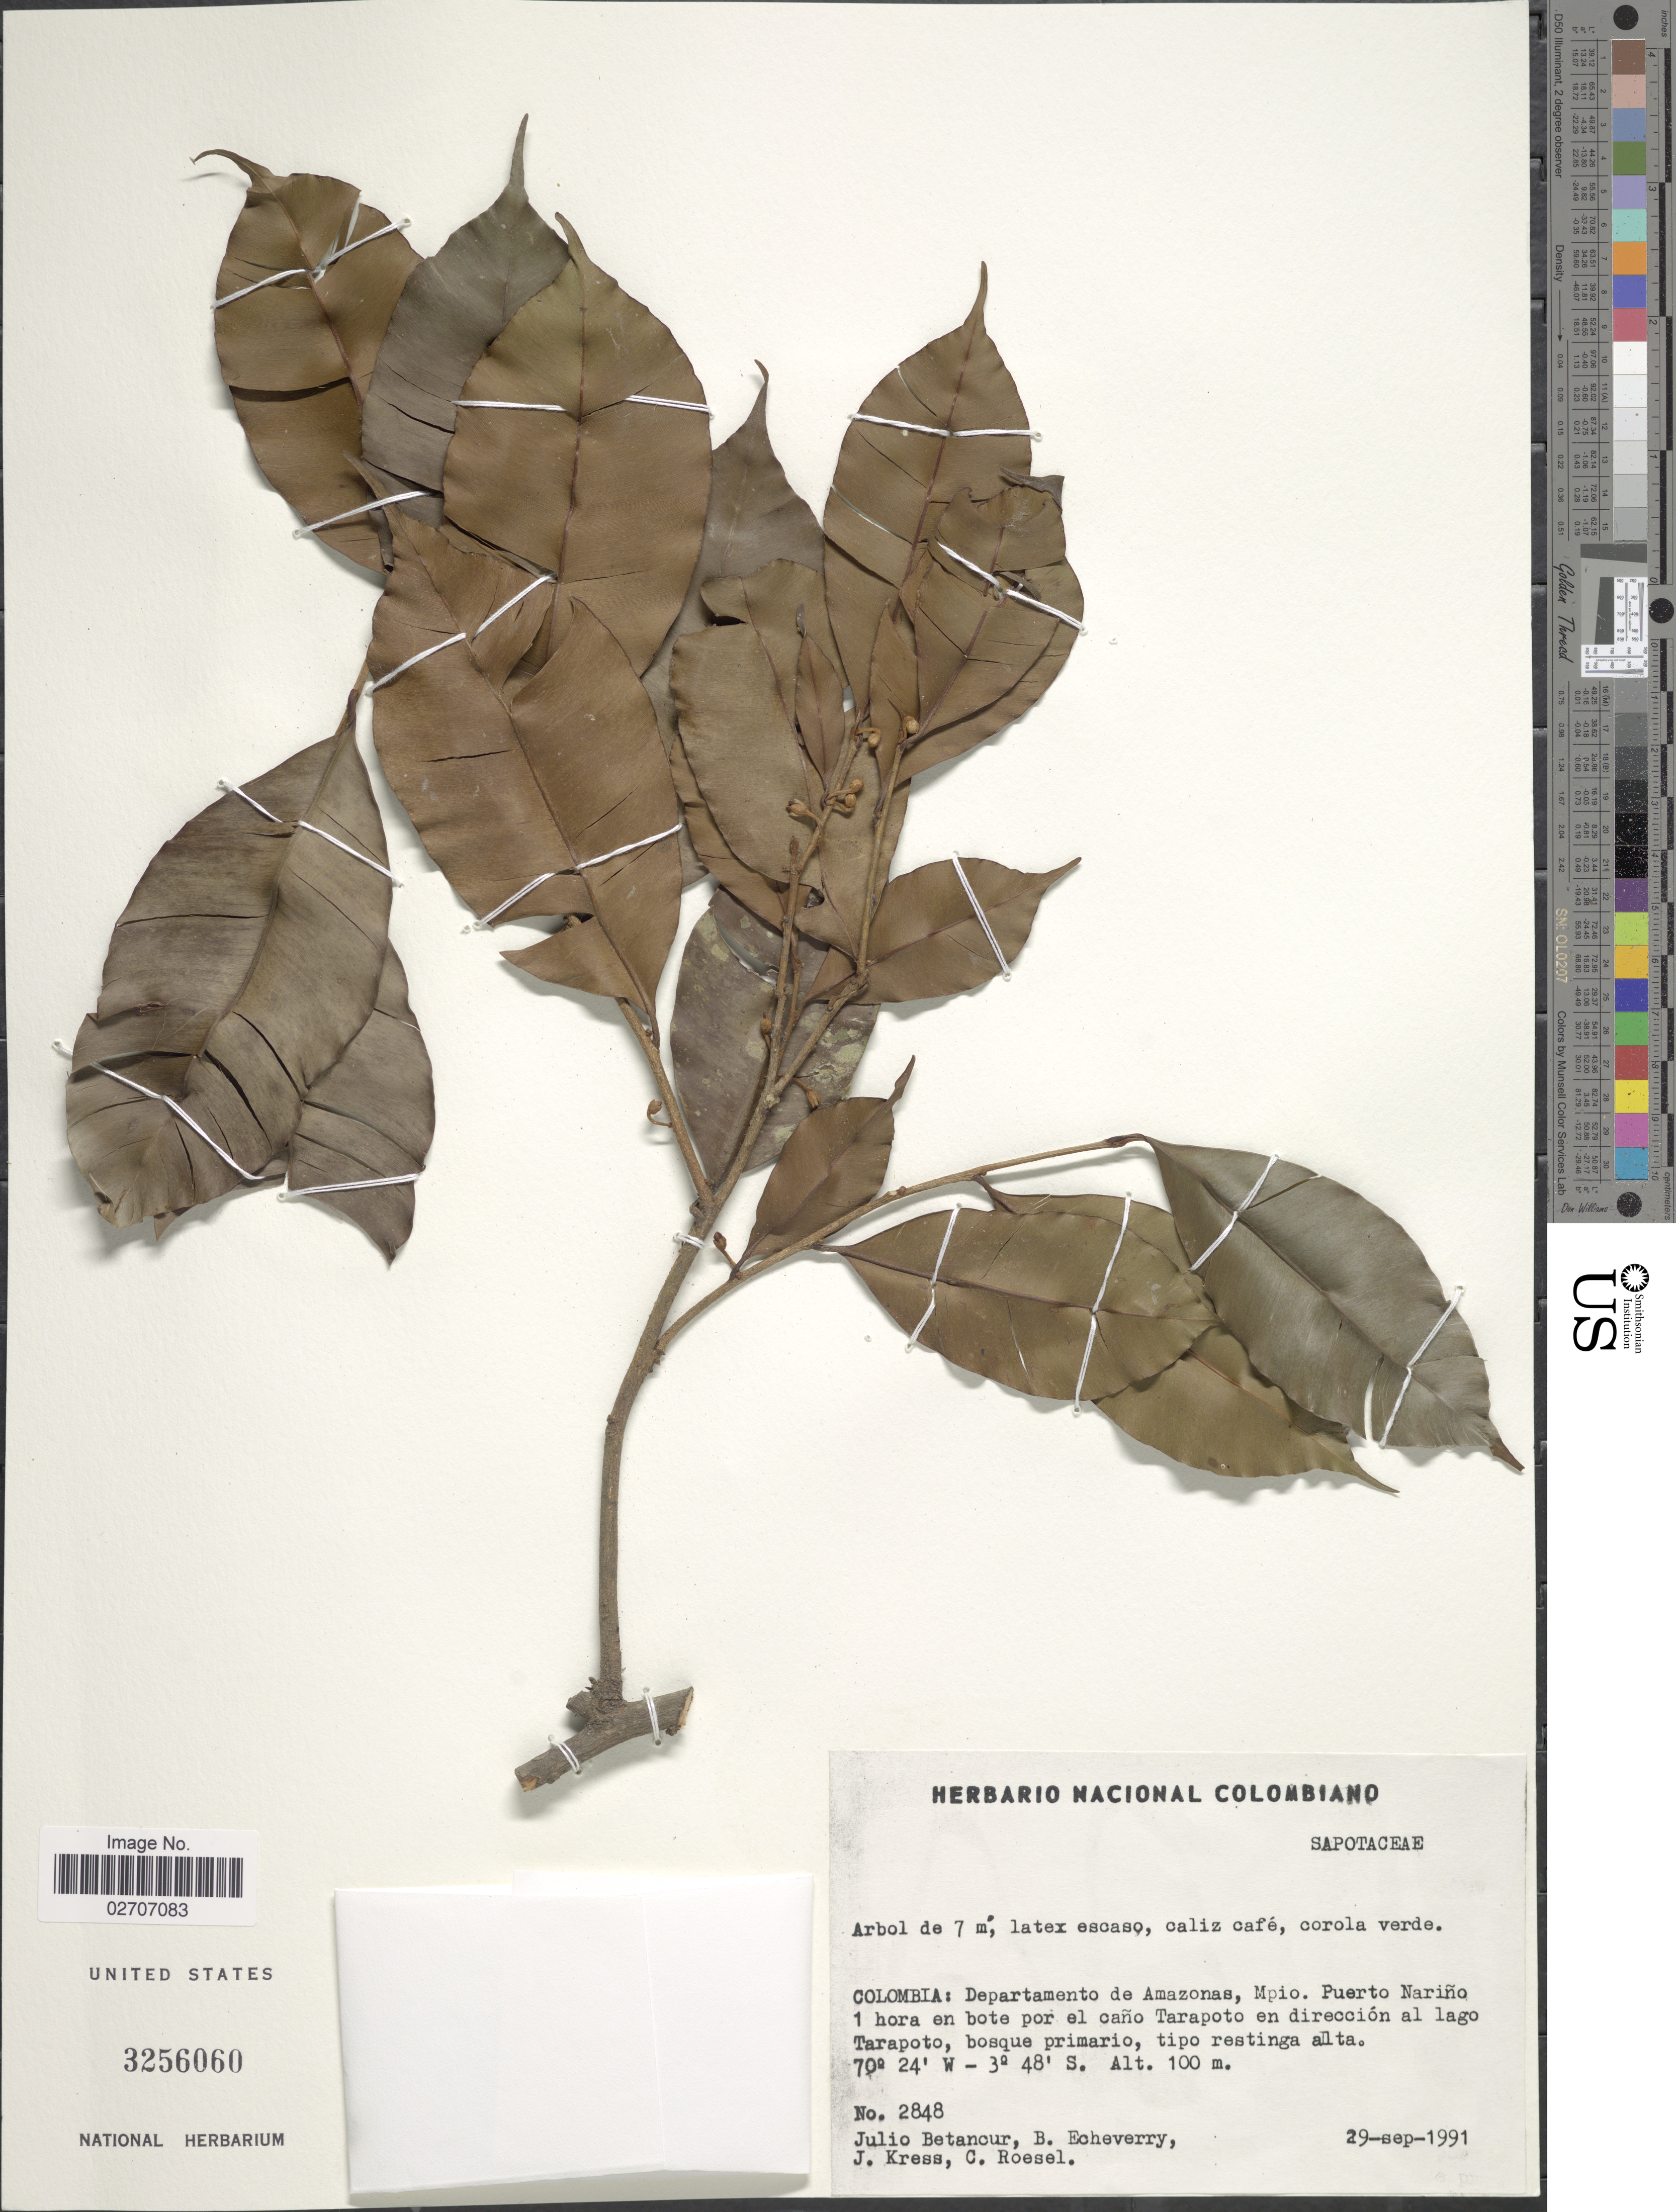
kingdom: Plantae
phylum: Tracheophyta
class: Magnoliopsida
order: Ericales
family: Sapotaceae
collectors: J. Betancur, B. Echeverry, J. Kress & C. S. Roesel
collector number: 2848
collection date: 1991-09-29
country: Colombia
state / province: Amazônas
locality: Departamento de Amazonas, MpioPuerto Nariño 1 hora en bote por el caño Tarapoto en dirección al lago Tarapoto, bosque primario, tipo restinga alta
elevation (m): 100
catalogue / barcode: US 3256060